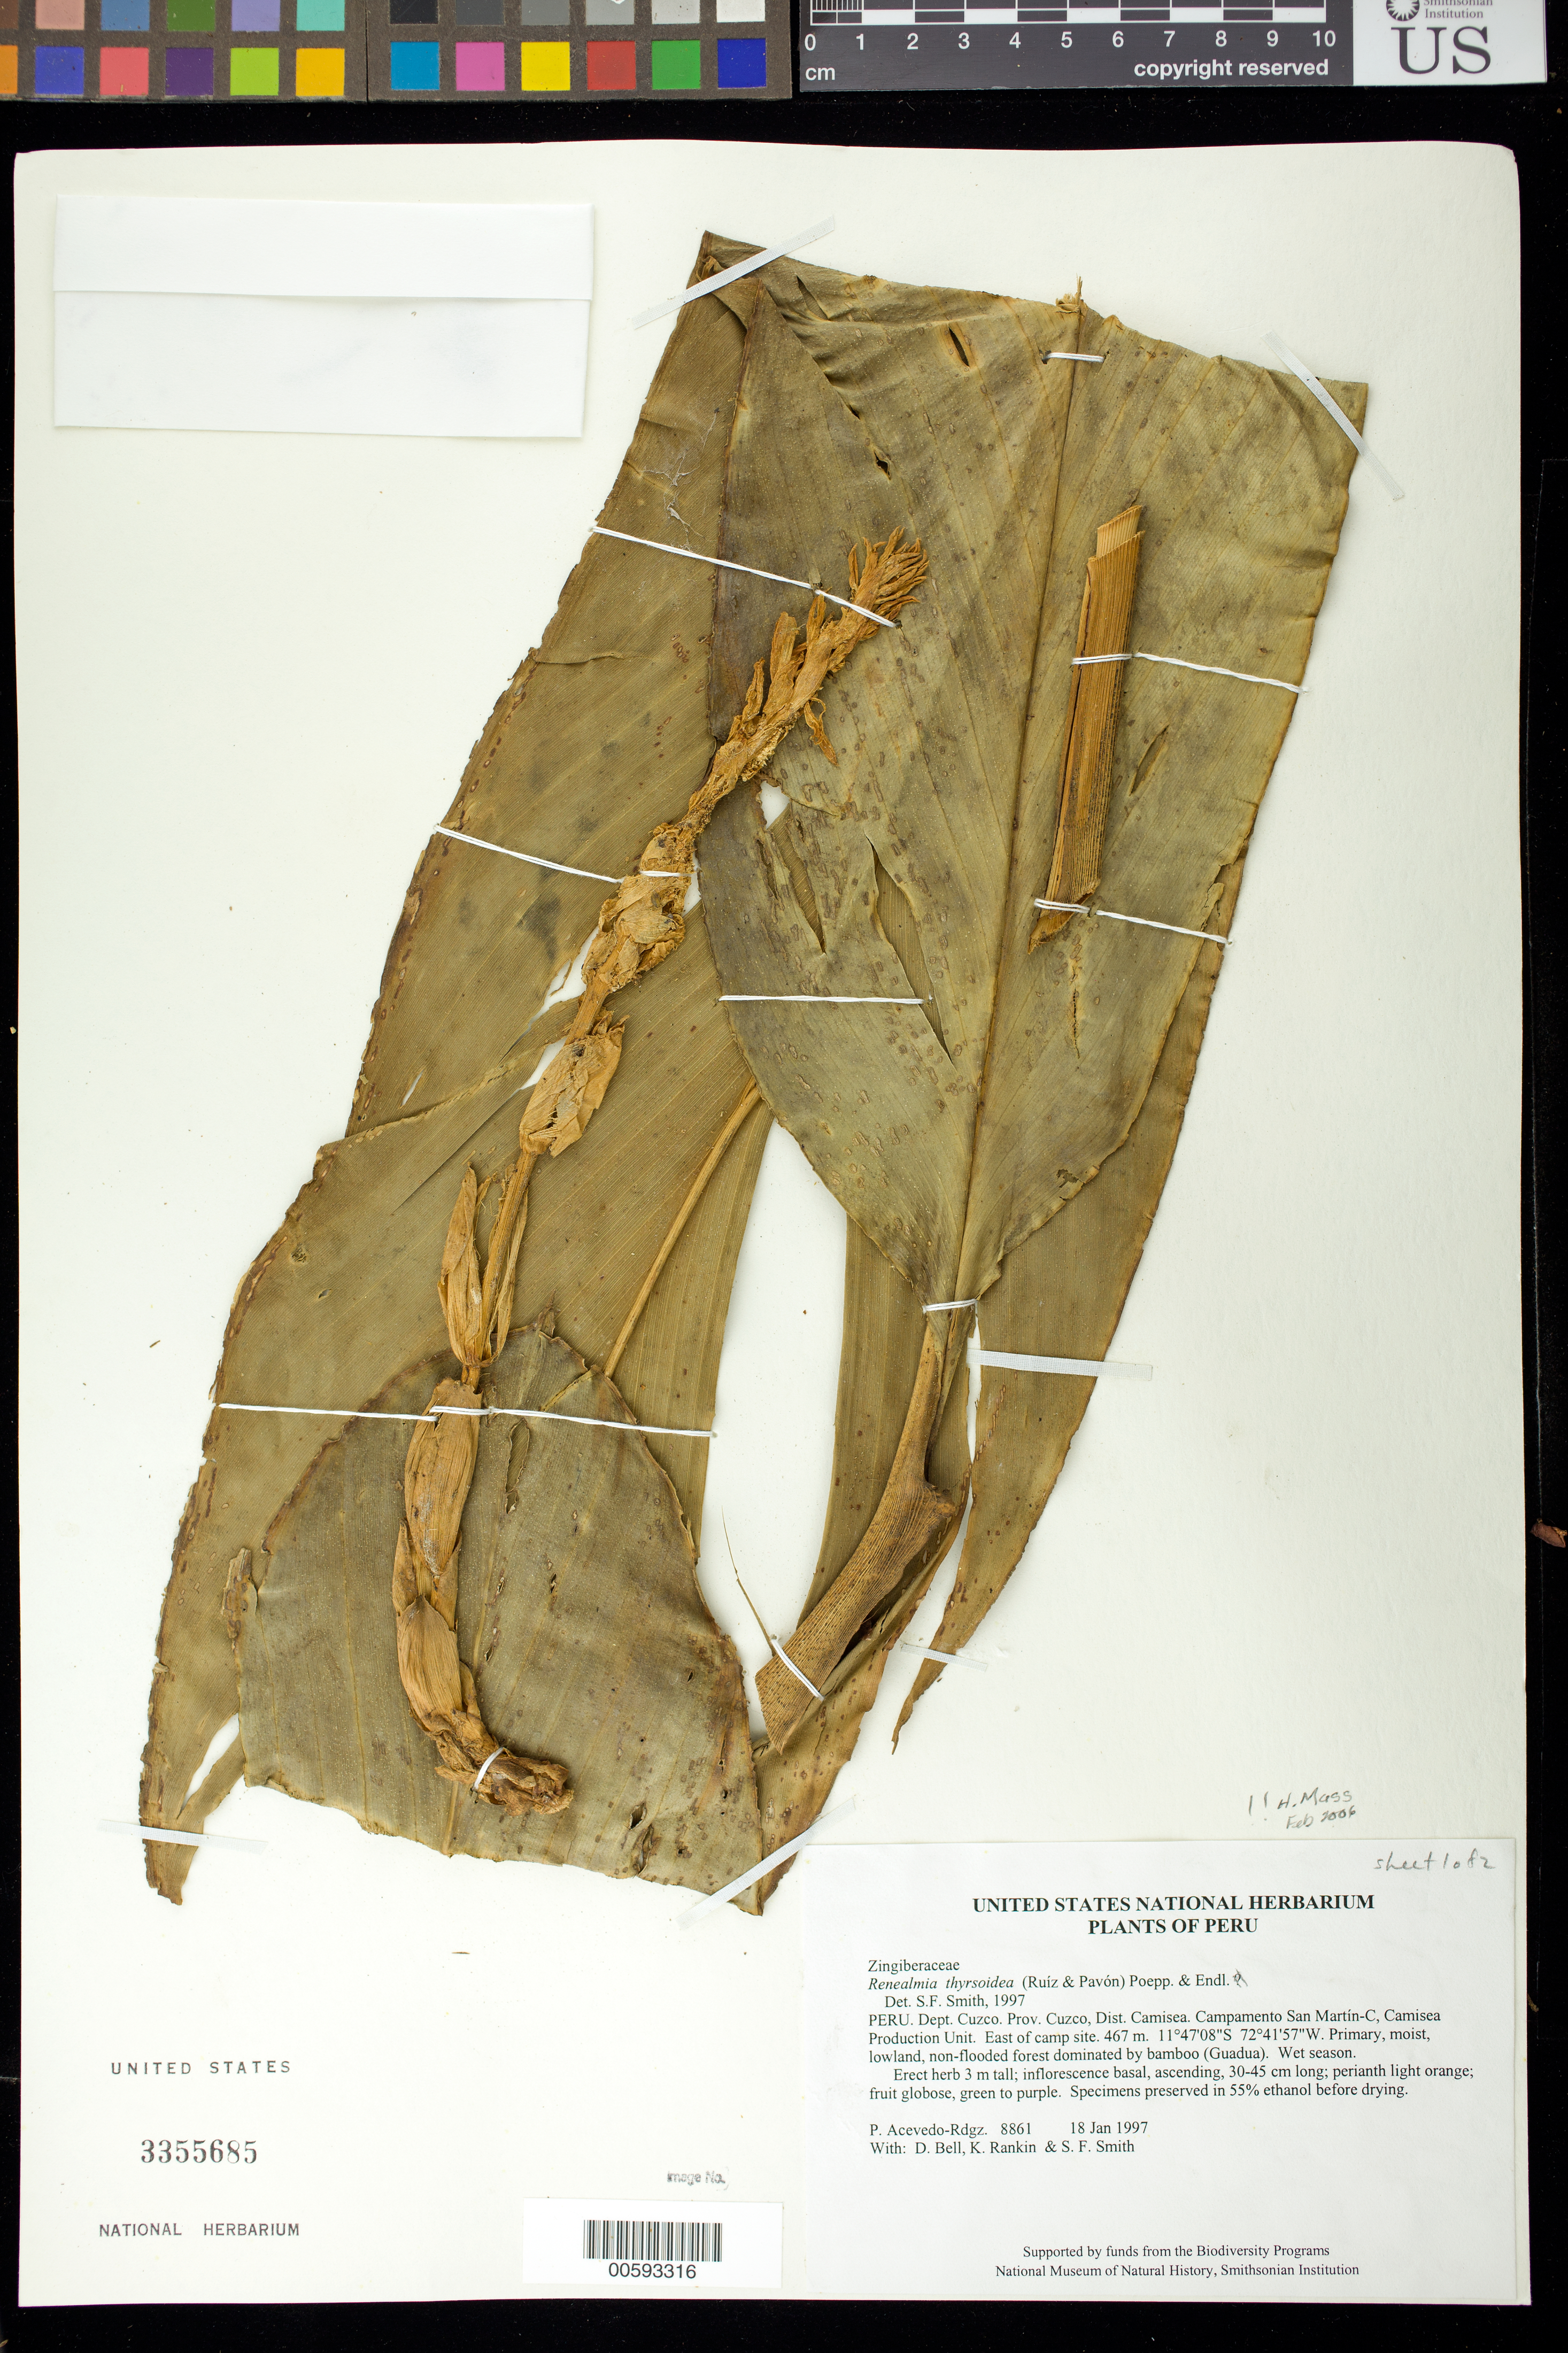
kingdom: Plantae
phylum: Tracheophyta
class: Liliopsida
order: Zingiberales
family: Zingiberaceae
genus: Renealmia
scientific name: Renealmia thyrsoidea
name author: (Ruiz & Pav.) Poepp. & Endl.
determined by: Smith, Stephen F., (US), NMNH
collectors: P. Acevedo-Rodr., D. A. Bell, K. B. Rankin & S.F. Smith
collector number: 8861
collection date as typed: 18 Jan 1997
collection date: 1997-01-18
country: Peru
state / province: Cusco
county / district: Cusco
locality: Districto Camisea, Campamento San Martín-C, Camisea Production Unit. East of camp site.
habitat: Primary, moist, lowland, non-flooded forest dominated by bamboo (Guadua). Wet season.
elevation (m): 467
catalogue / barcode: US 3355685